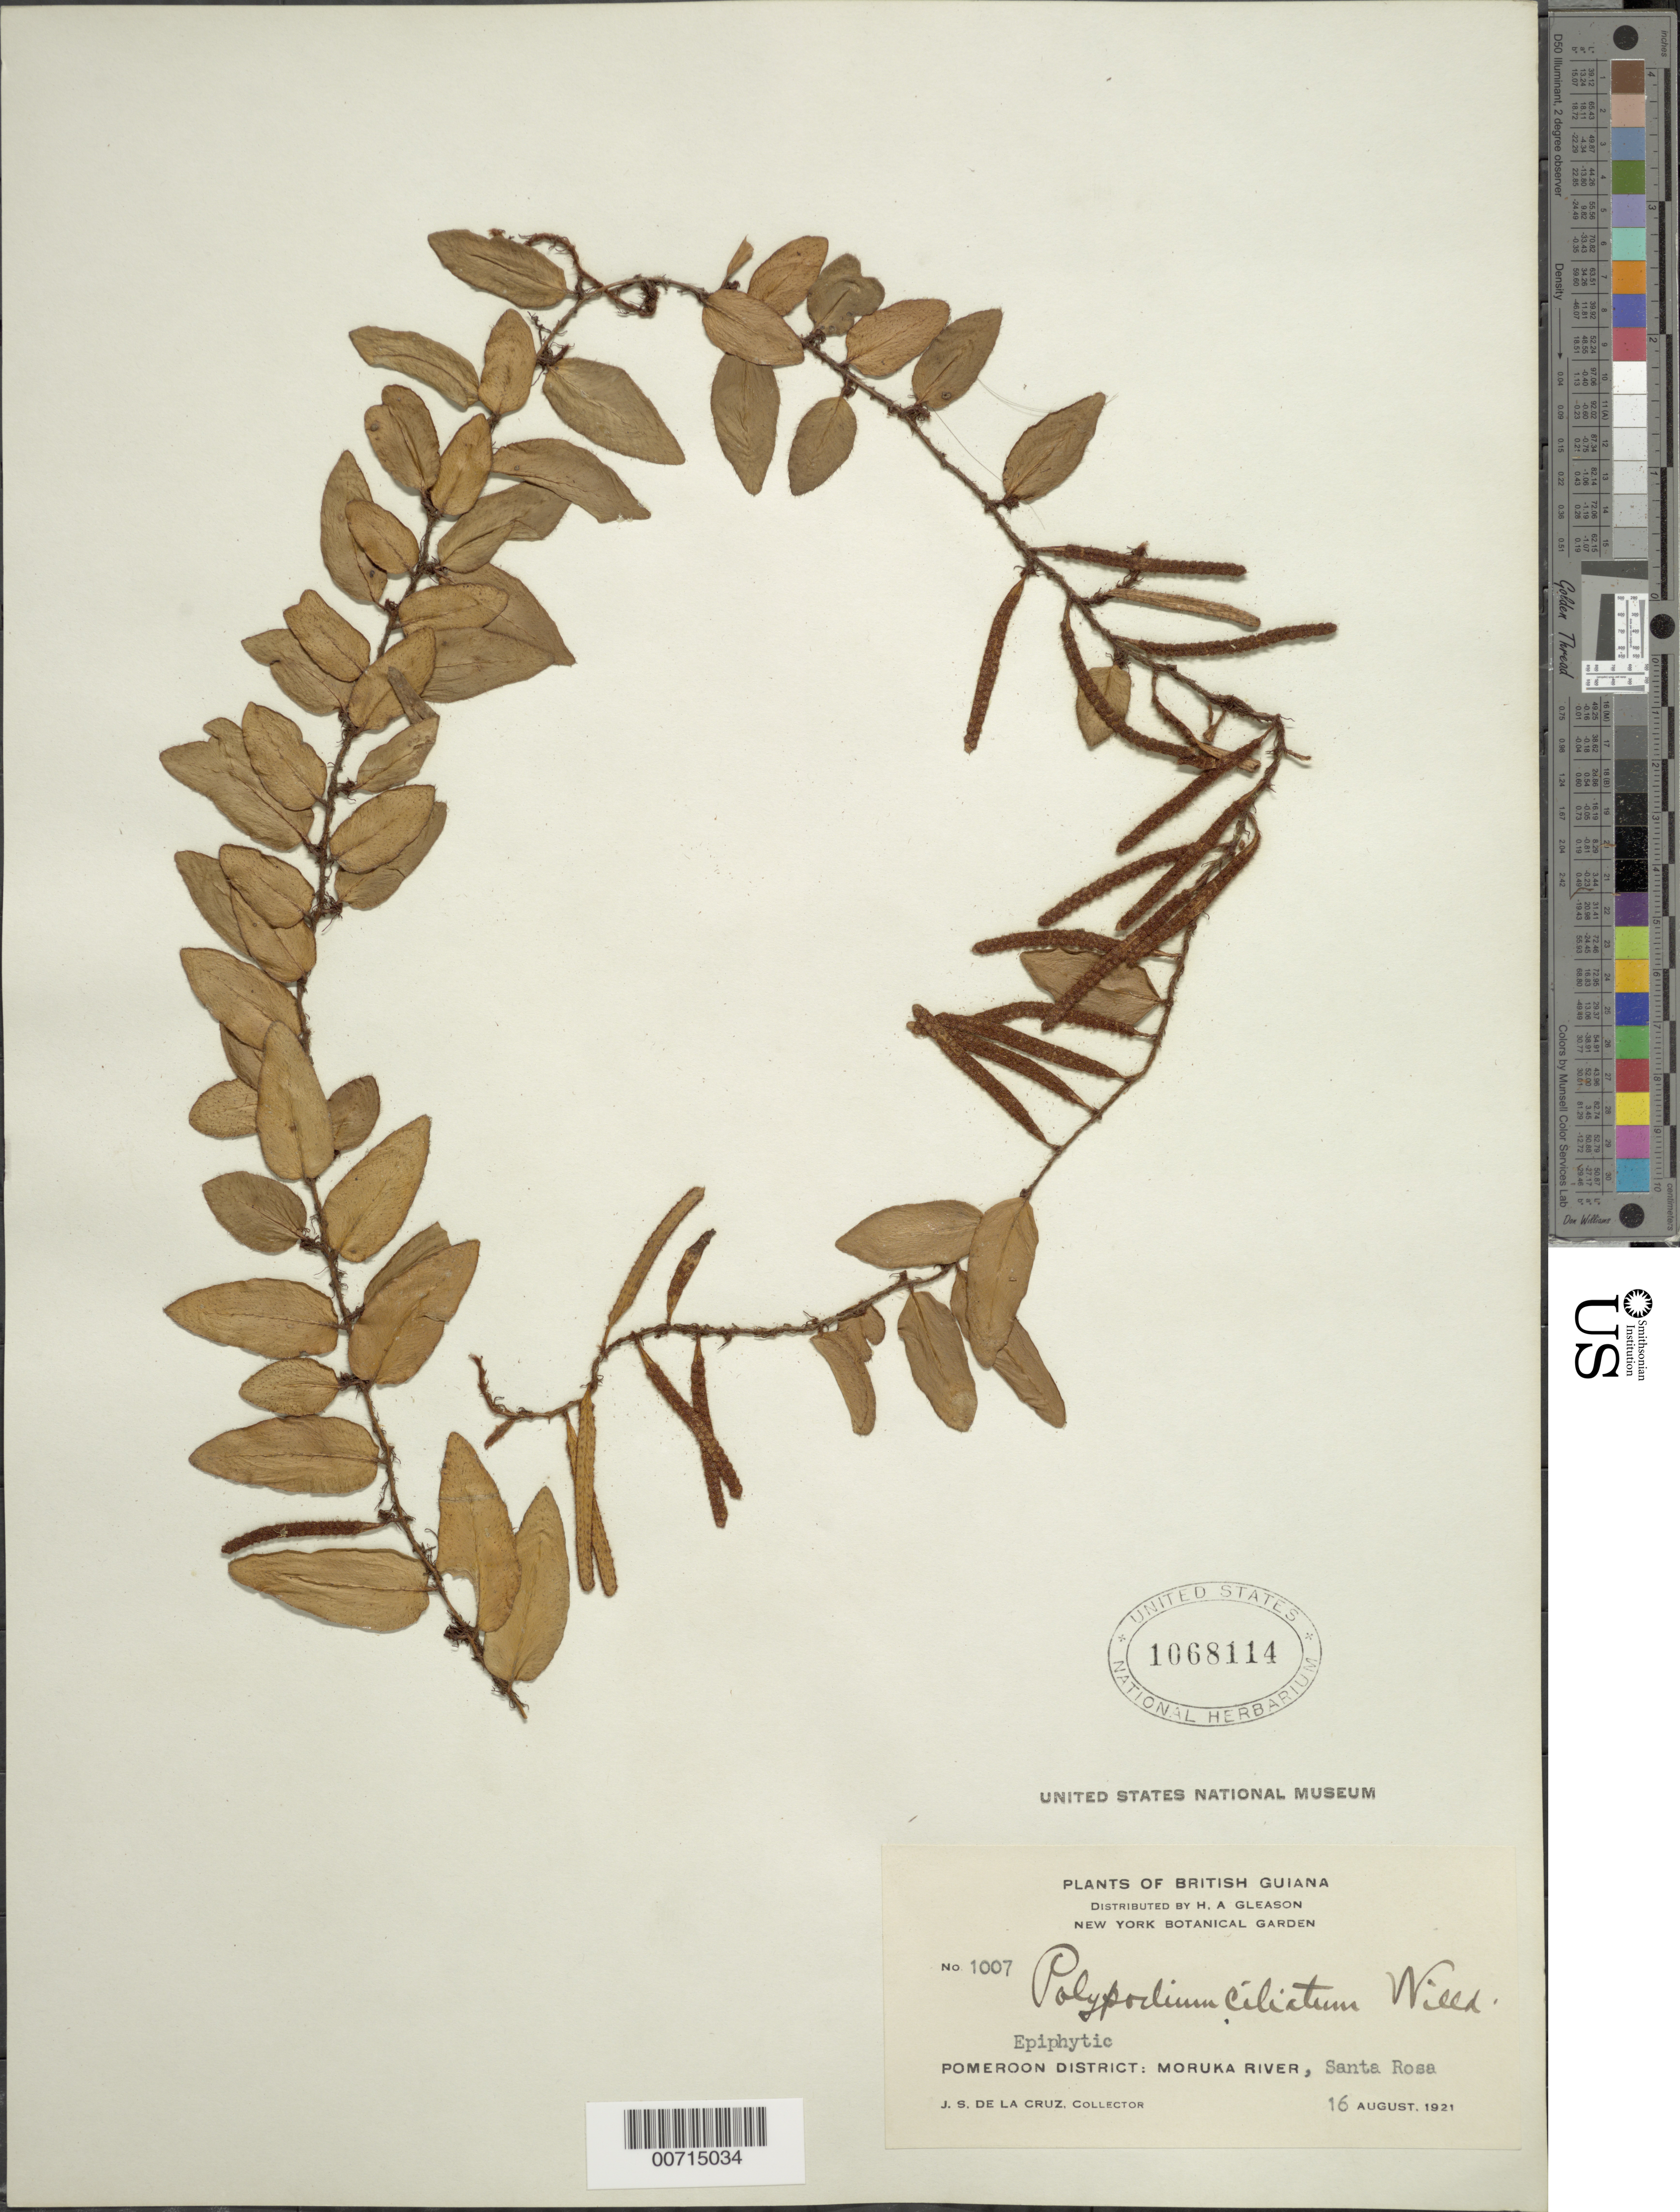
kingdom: Plantae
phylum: Tracheophyta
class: Polypodiopsida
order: Polypodiales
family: Polypodiaceae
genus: Microgramma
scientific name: Microgramma reptans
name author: (Cav.) A.R. Sm.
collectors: J. S. de la Cruz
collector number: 1007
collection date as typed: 16-Aug-21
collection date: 1921-08-16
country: Guyana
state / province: Barima-Waini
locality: Moruka R., Santa Rosa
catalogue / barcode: US 1068114